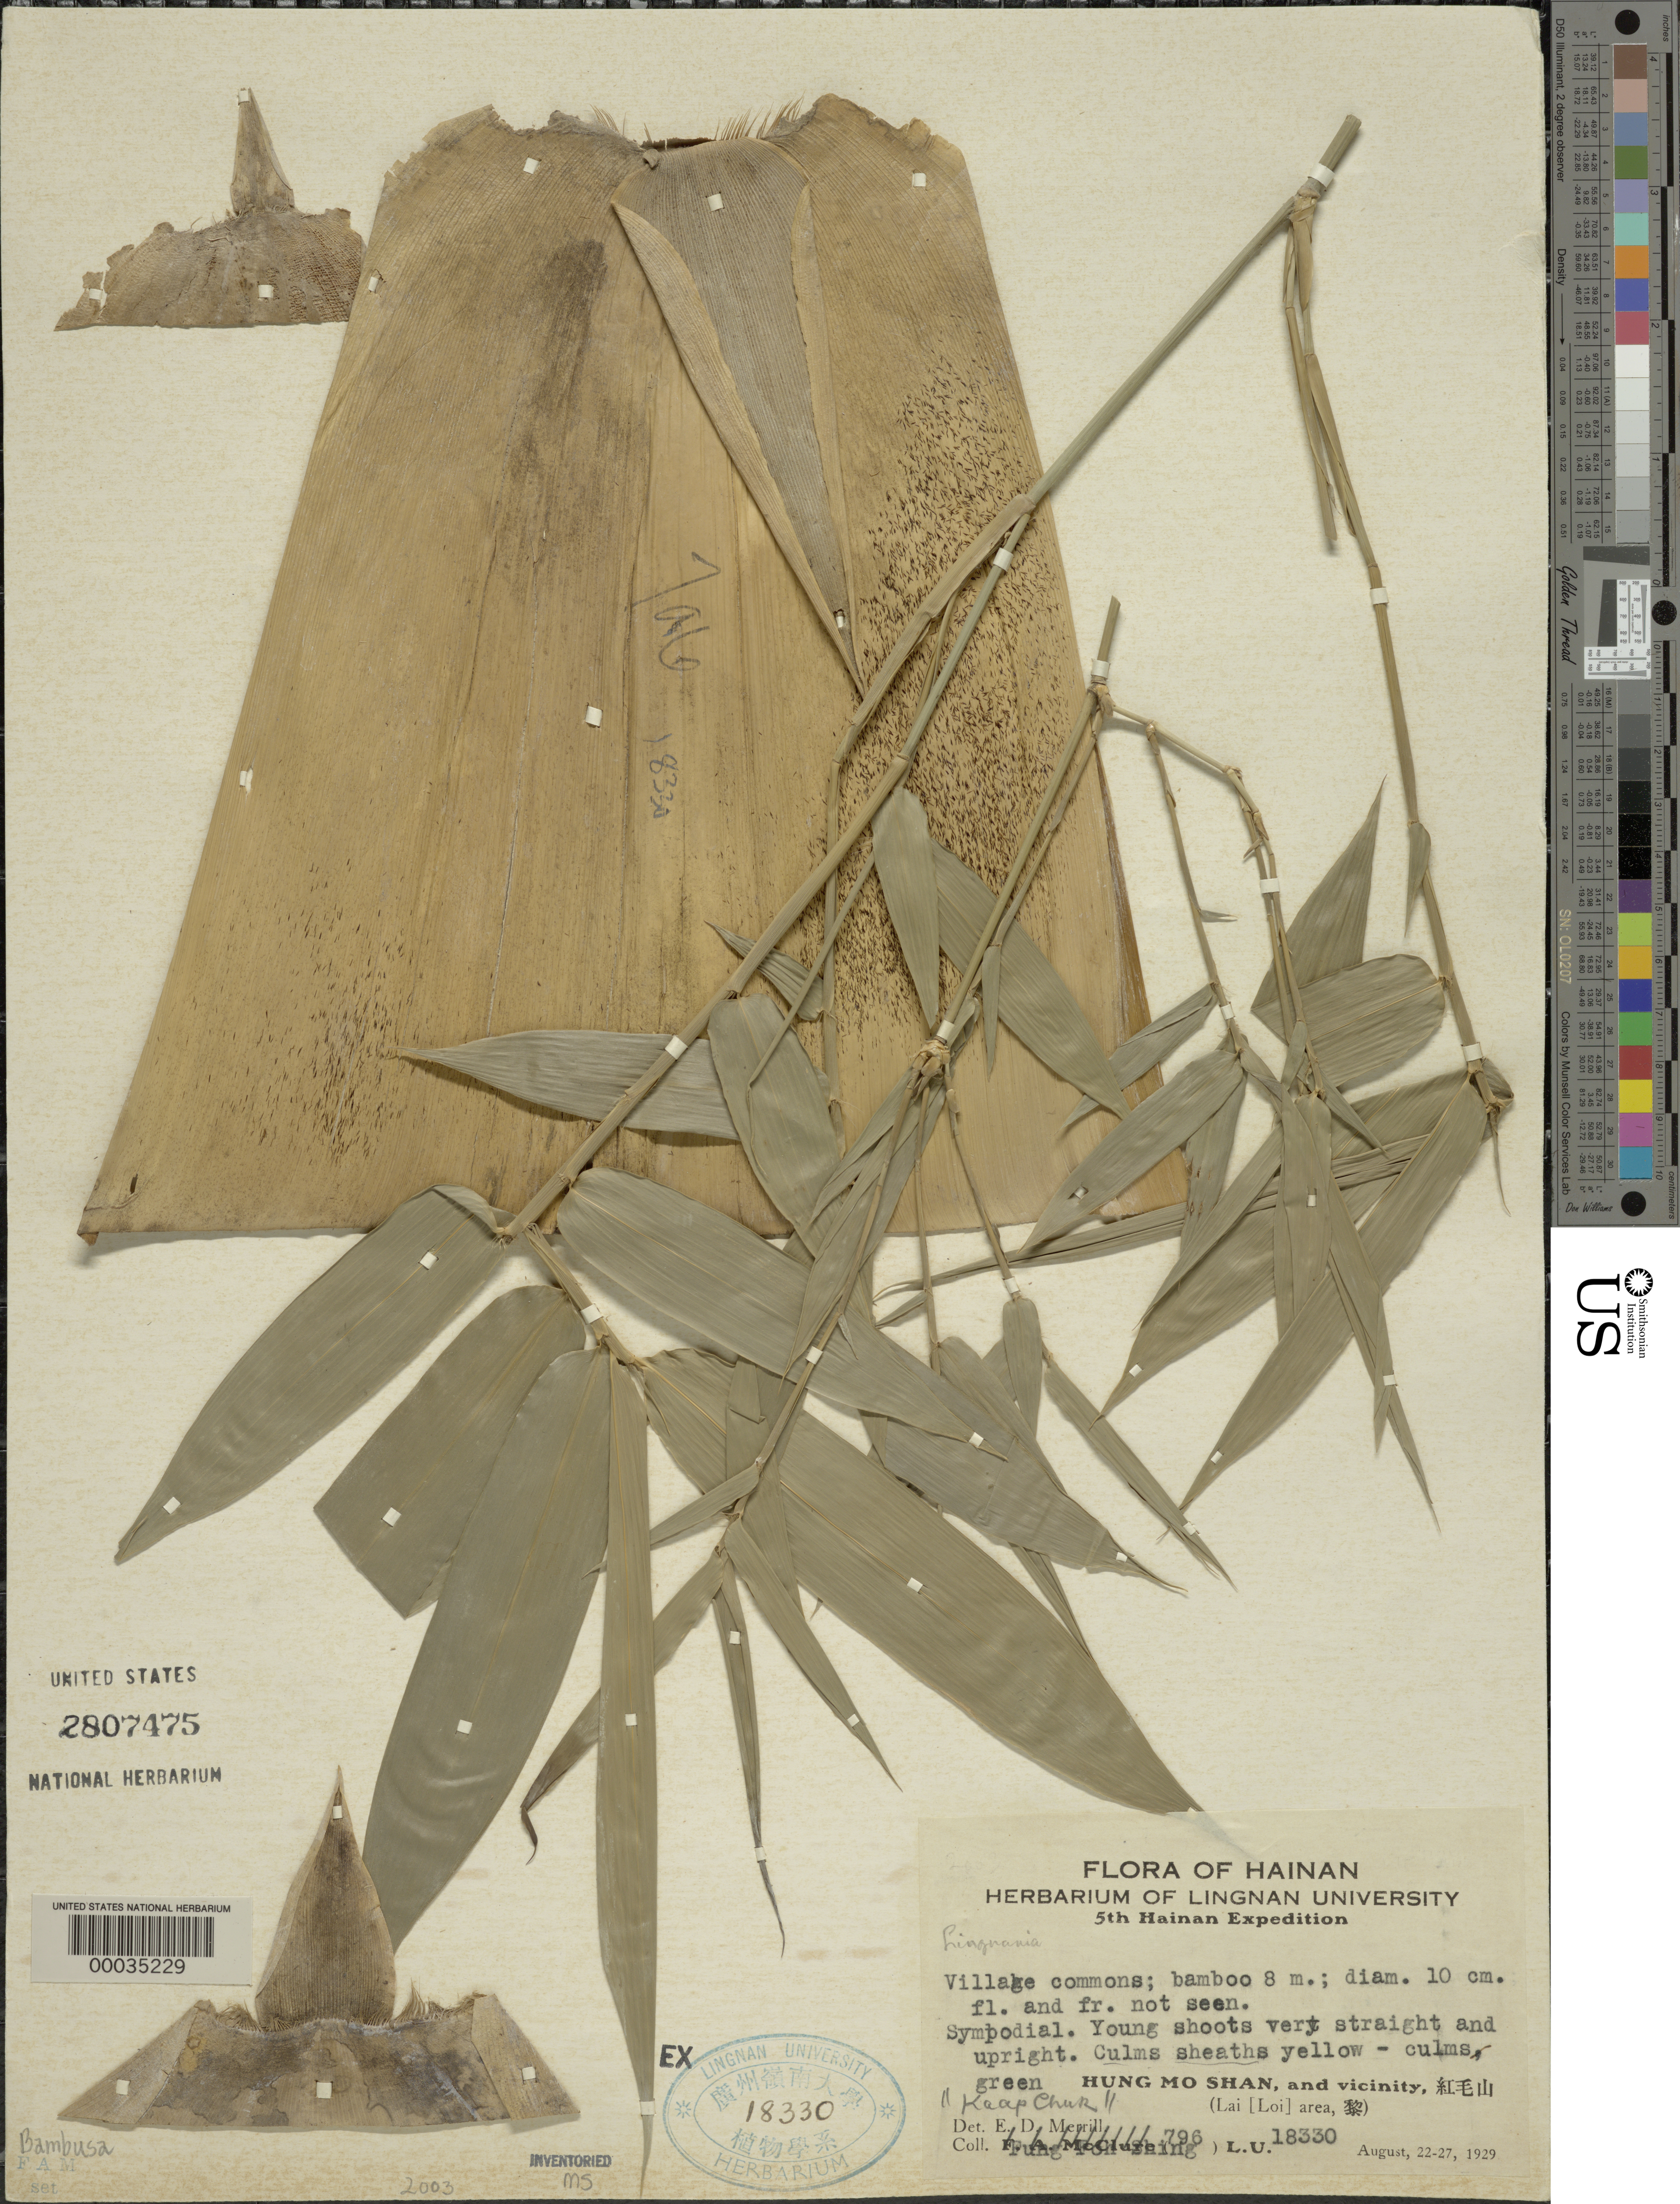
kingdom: Plantae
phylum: Tracheophyta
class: Liliopsida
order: Poales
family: Poaceae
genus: Bambusa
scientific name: Bambusa sp.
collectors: H. L. Fung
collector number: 796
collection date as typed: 22 Aug 1929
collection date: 1929-08-22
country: China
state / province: Hainan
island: Hainan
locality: Hung mo shan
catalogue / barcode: US 2807475